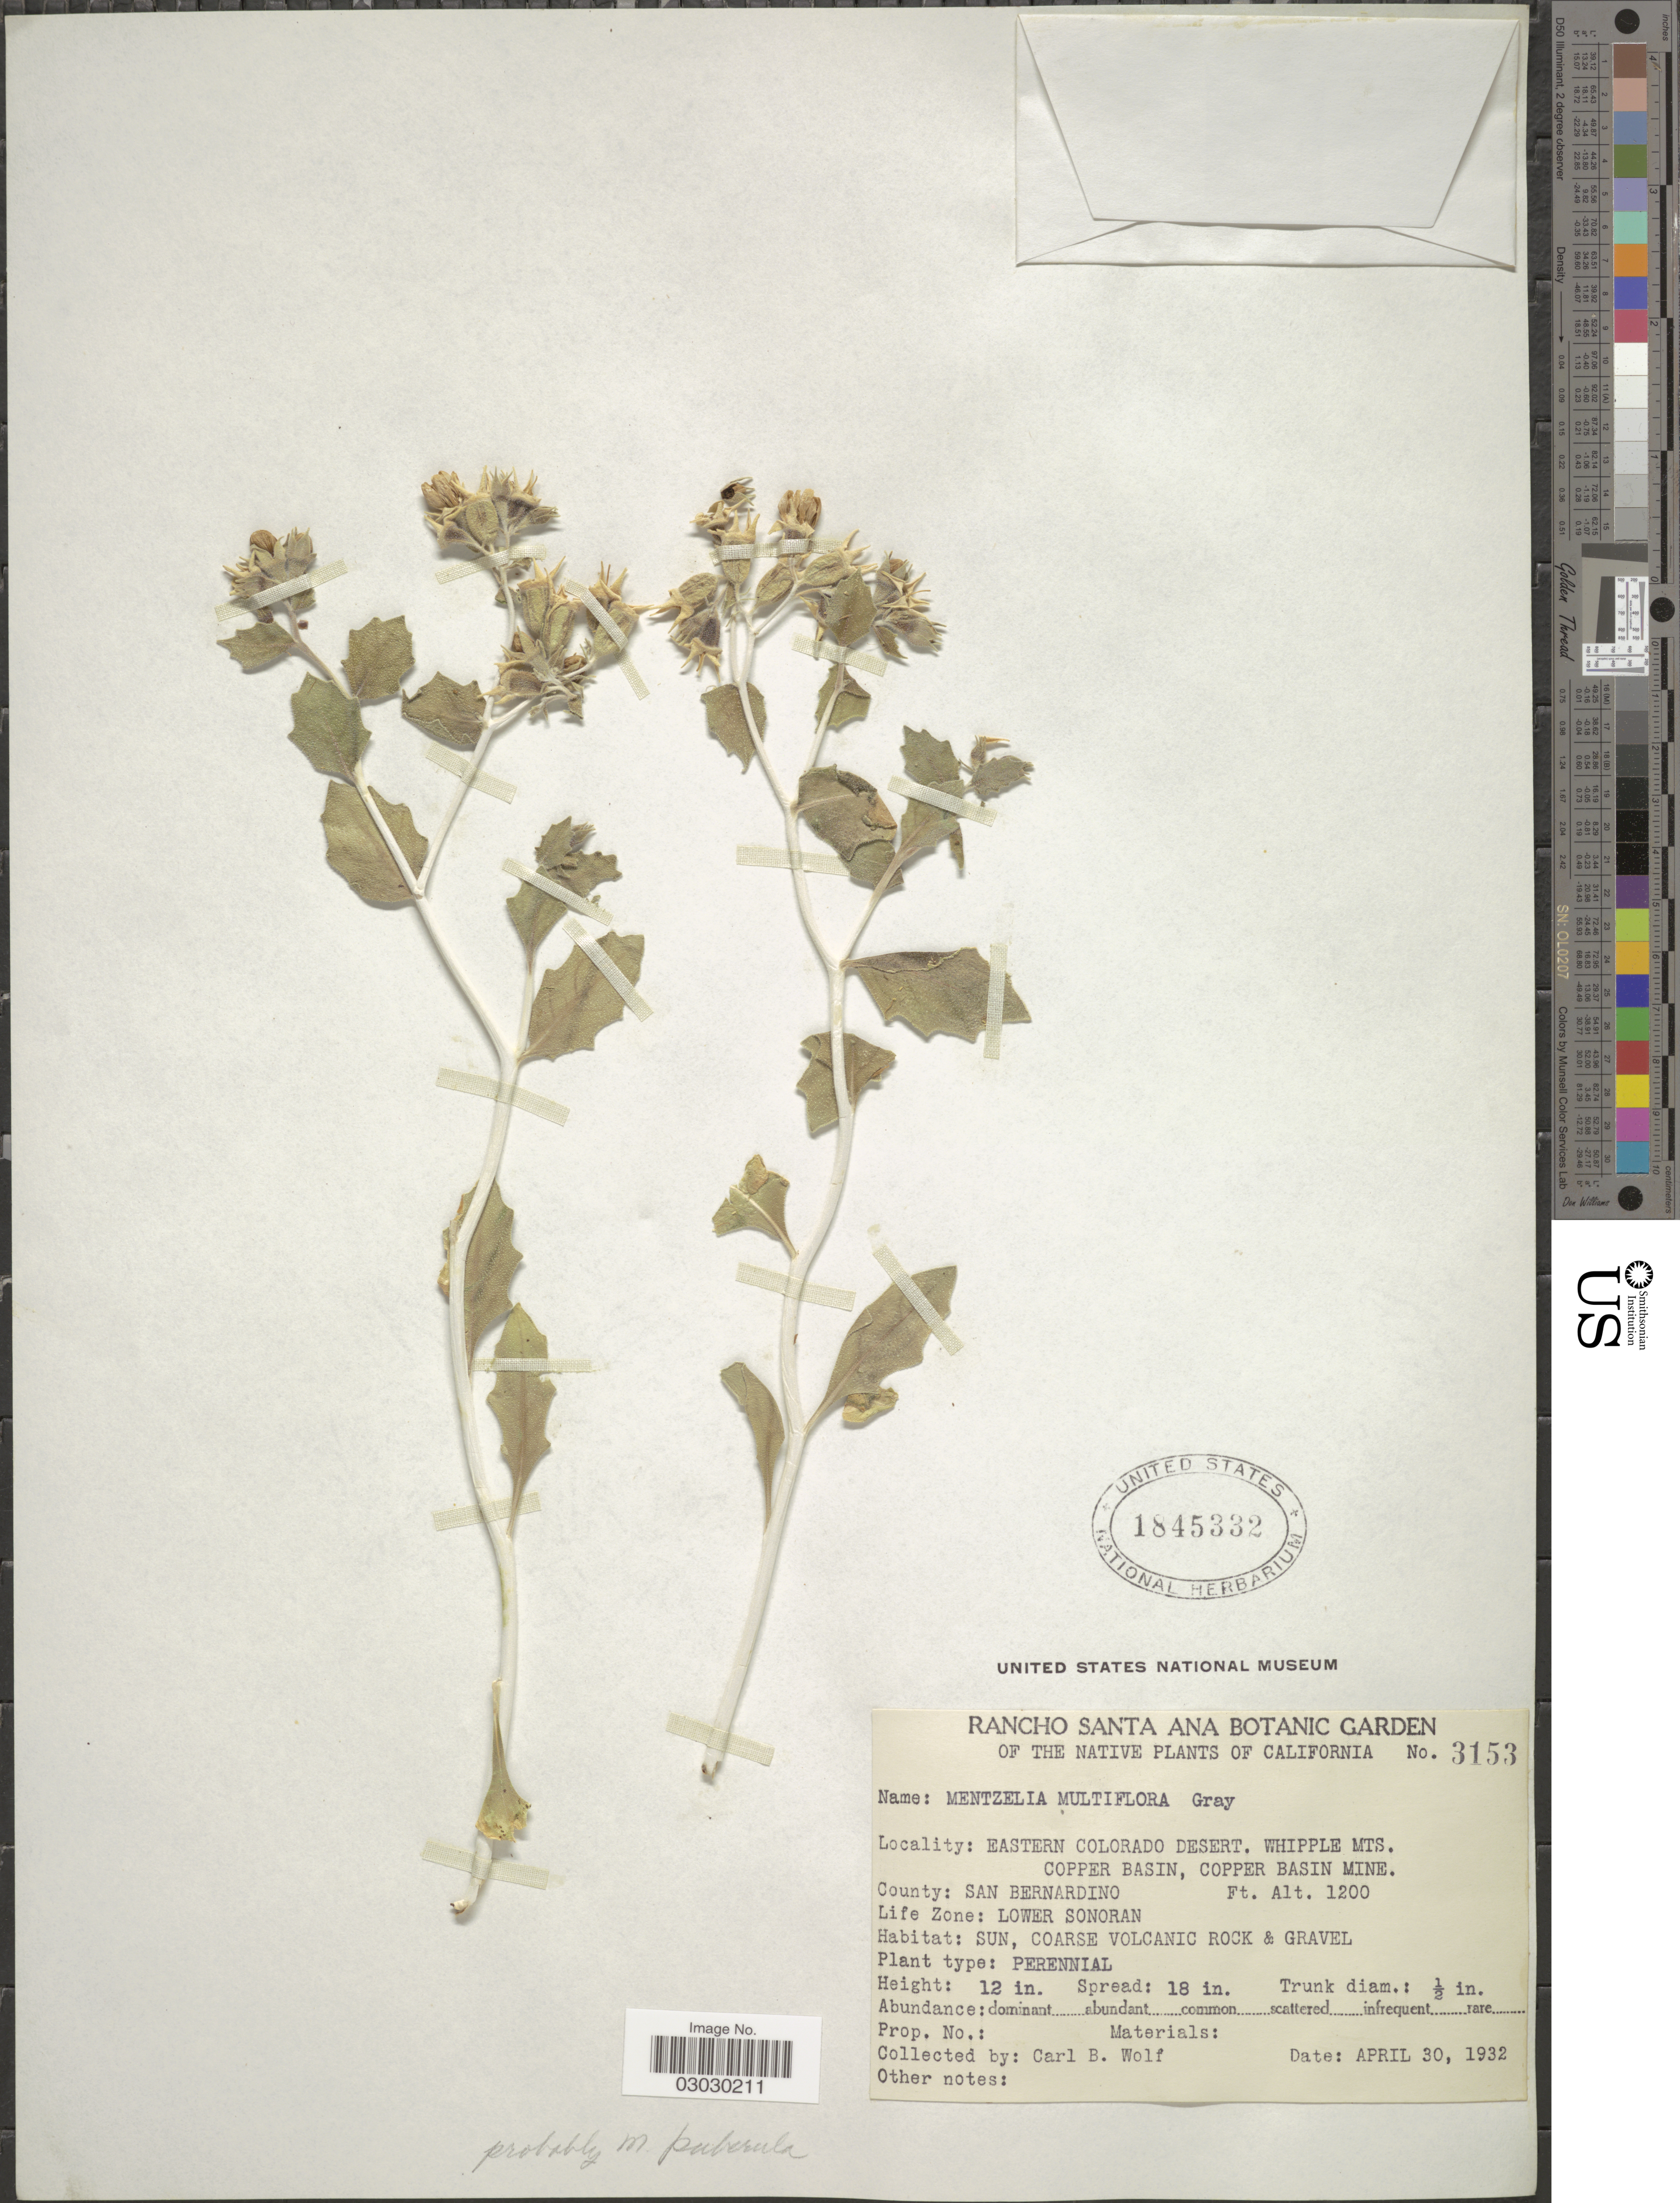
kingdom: Plantae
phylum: Tracheophyta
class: Magnoliopsida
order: Cornales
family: Loasaceae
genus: Mentzelia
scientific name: Mentzelia puberula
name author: J. Darl.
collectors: C. B. Wolf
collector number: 3153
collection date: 1932-04-30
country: United States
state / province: California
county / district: San Bernardino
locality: Eastern Colorado Desert, Whipple Mts., Copper Basin, Copper Basin Mine, County: San Bernardino, Life Zone: Lower Sonoran.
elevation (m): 366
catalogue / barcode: US 1845332